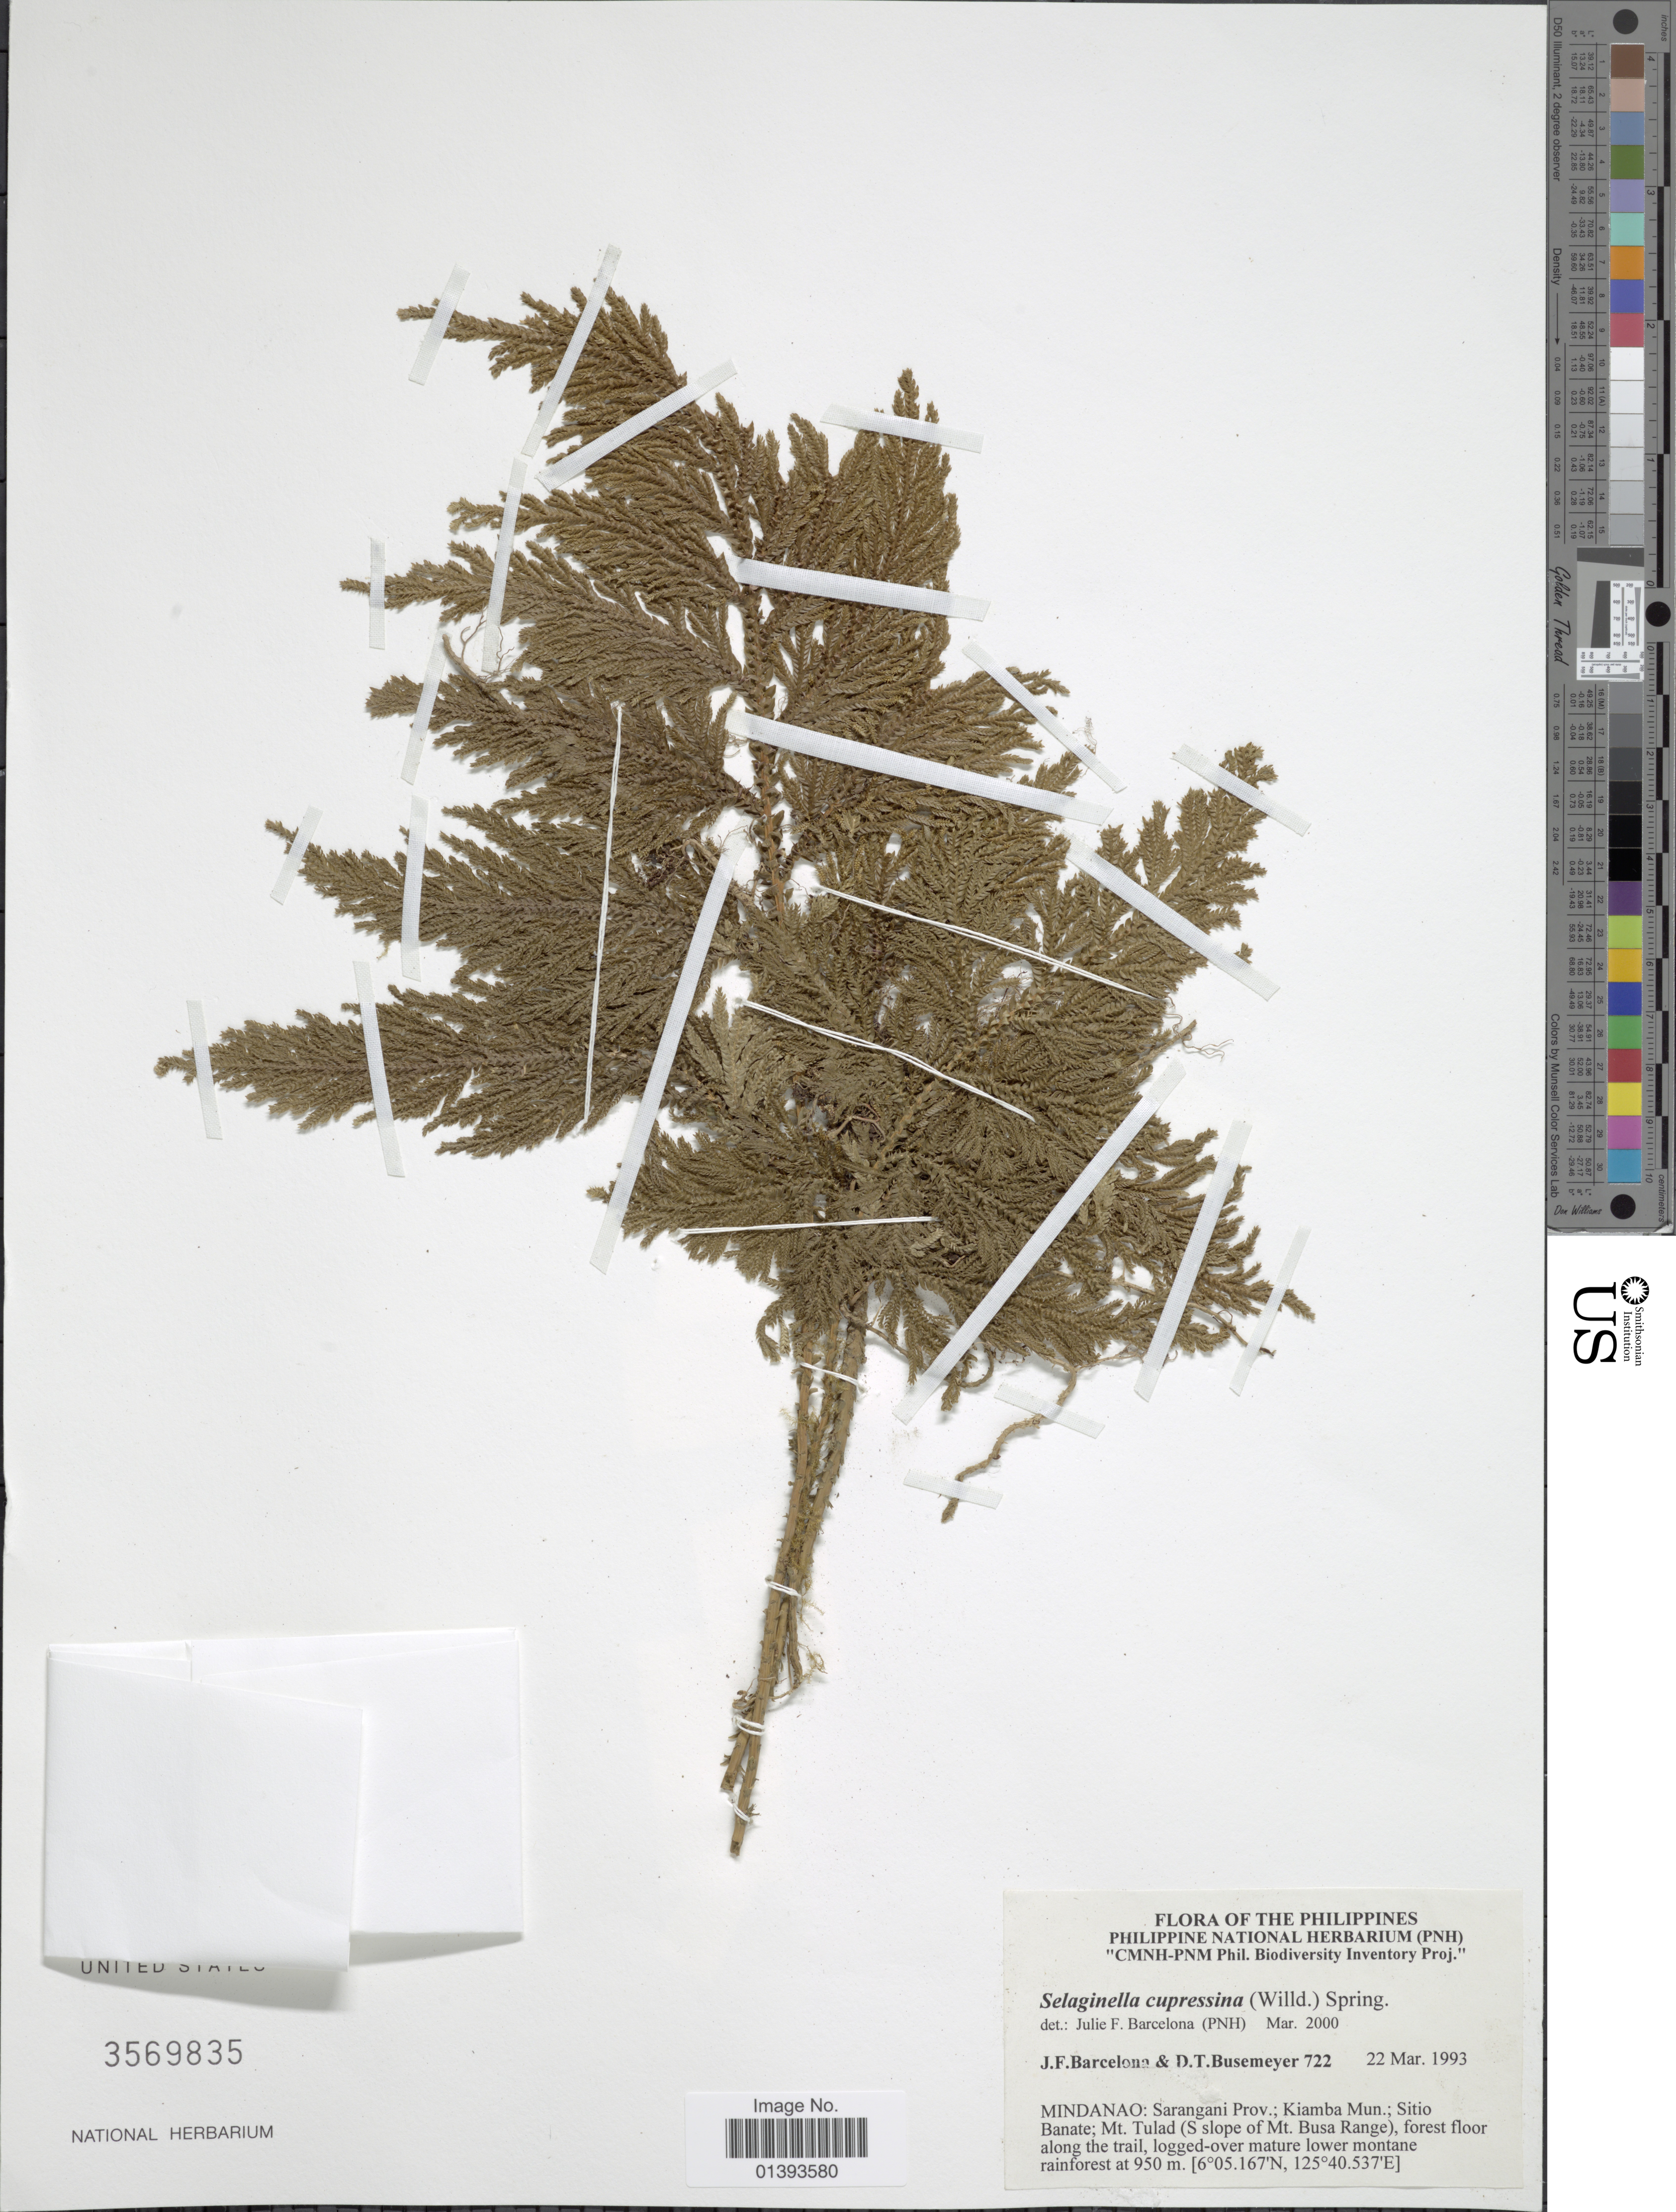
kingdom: Plantae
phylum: Tracheophyta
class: Lycopodiopsida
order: Selaginellales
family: Selaginellaceae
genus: Selaginella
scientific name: Selaginella cupressina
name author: (Willd.) Spring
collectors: J. F. Barcelona & D. Busemeyer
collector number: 722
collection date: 1993-03-22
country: Philippines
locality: Mindanao, Sarangani Prov.: Kiamba Mun.; Sitio Banate; Mt. Tulad(S slope of mt. Busa Range) forest floor along the trail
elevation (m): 950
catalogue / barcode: US 3569835